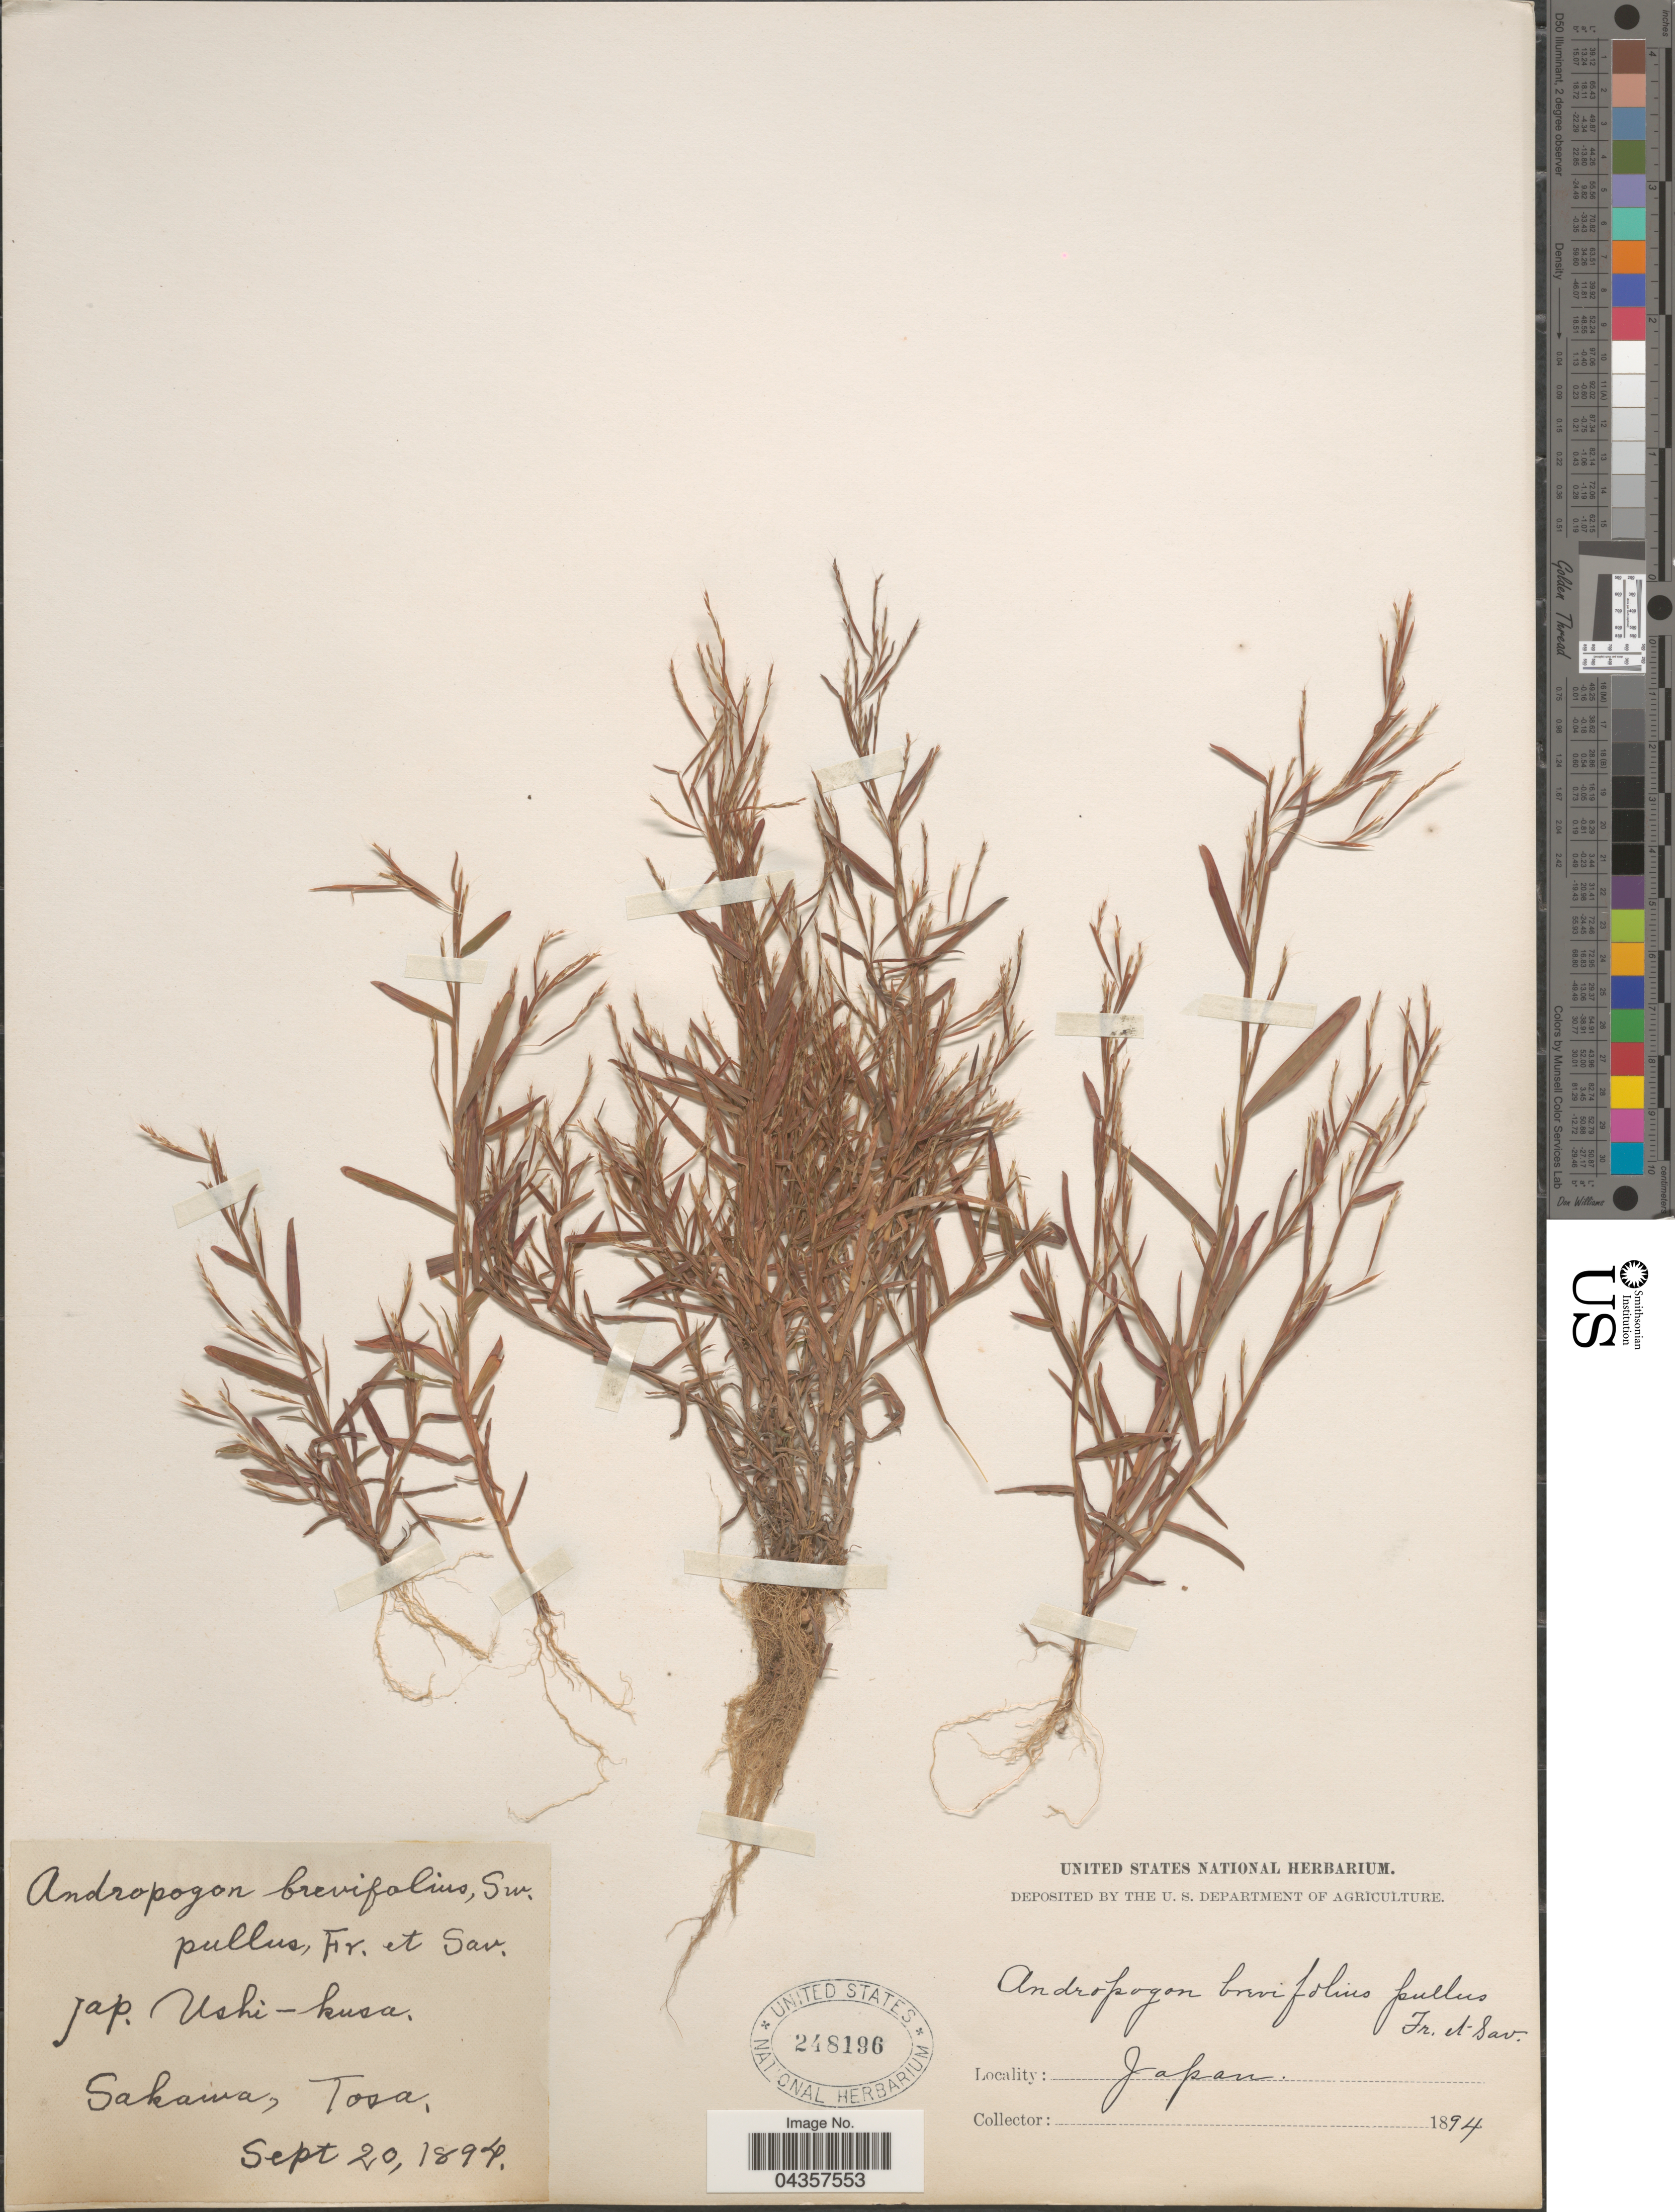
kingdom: Plantae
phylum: Tracheophyta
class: Liliopsida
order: Poales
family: Poaceae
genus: Schizachyrium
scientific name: Schizachyrium sp.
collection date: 1894-09-20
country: Japan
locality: Sakawa, Tosa.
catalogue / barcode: US 248196